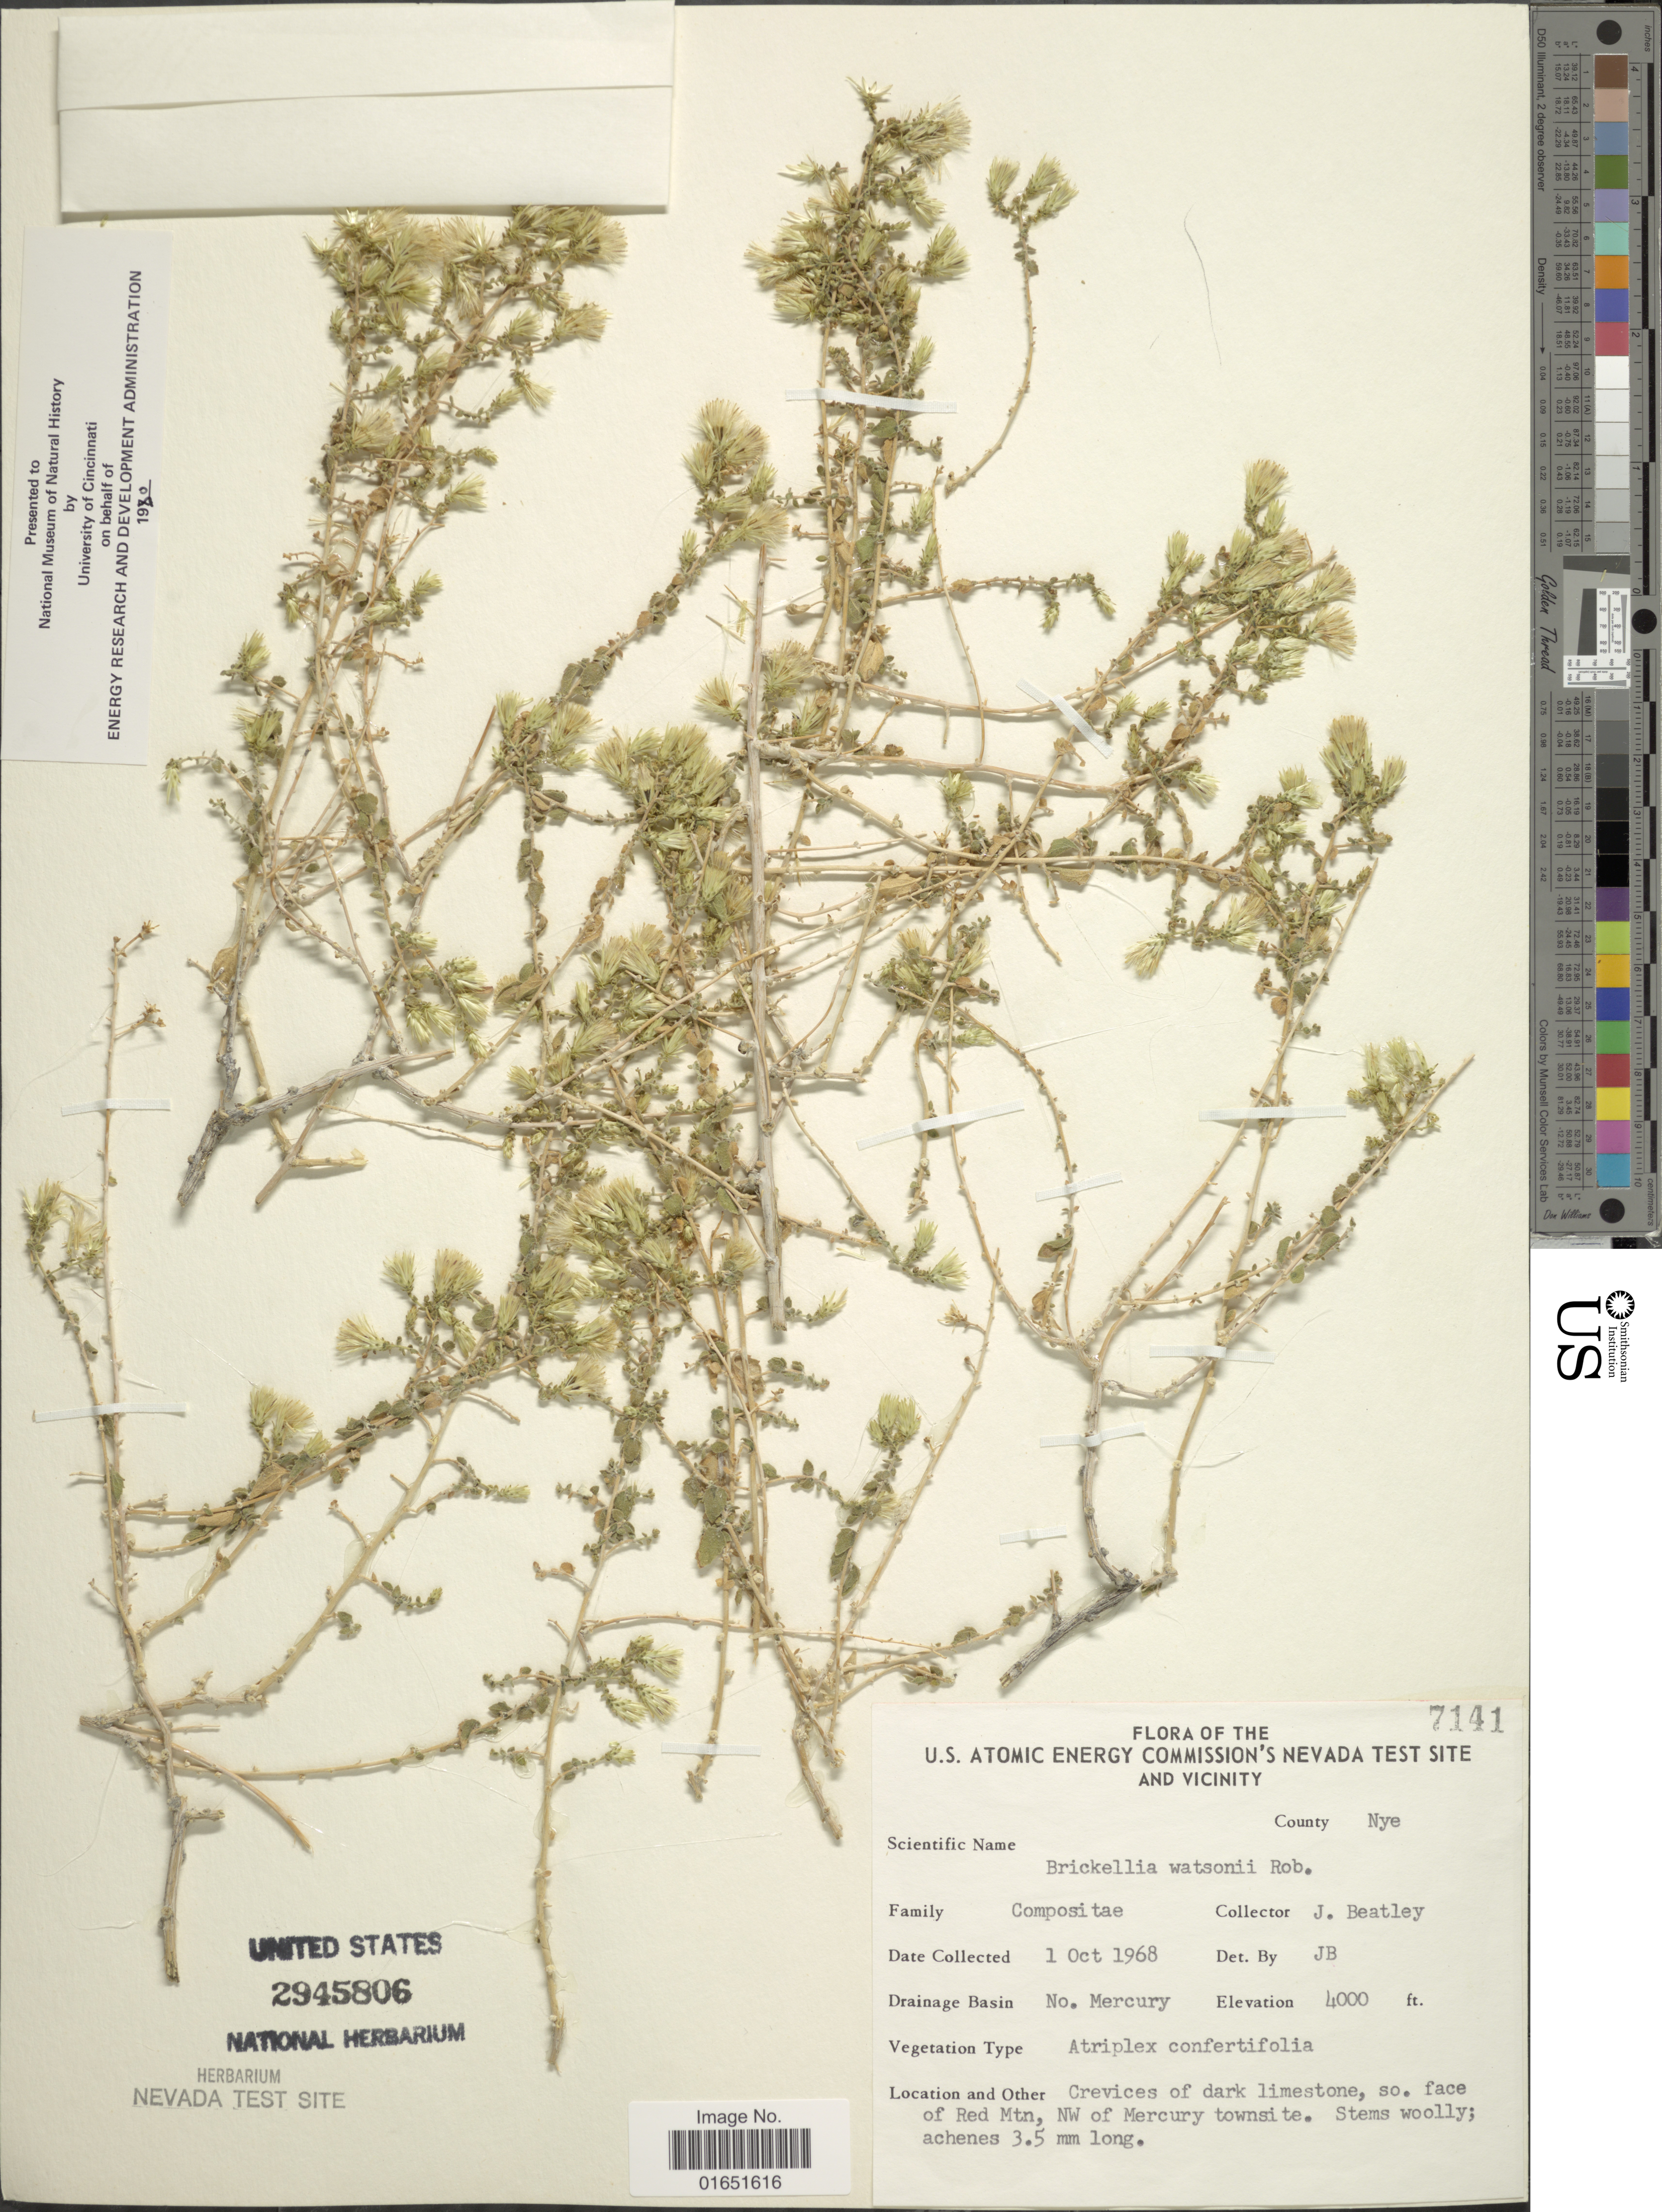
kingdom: Plantae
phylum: Tracheophyta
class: Magnoliopsida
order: Asterales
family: Asteraceae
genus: Brickellia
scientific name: Brickellia watsonii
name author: B.L. Rob.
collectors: J. C. Beatley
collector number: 7141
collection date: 1968-10-01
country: United States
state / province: Nevada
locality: U.S. Atomic Energy Commison's Nevada Test Site and Vicinity, County Nye, Drainage Basin No Mercury, Crevices of dark limestone, so. face of Red Mtn, NW of Mercury townsite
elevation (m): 1219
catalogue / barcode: US 2945806